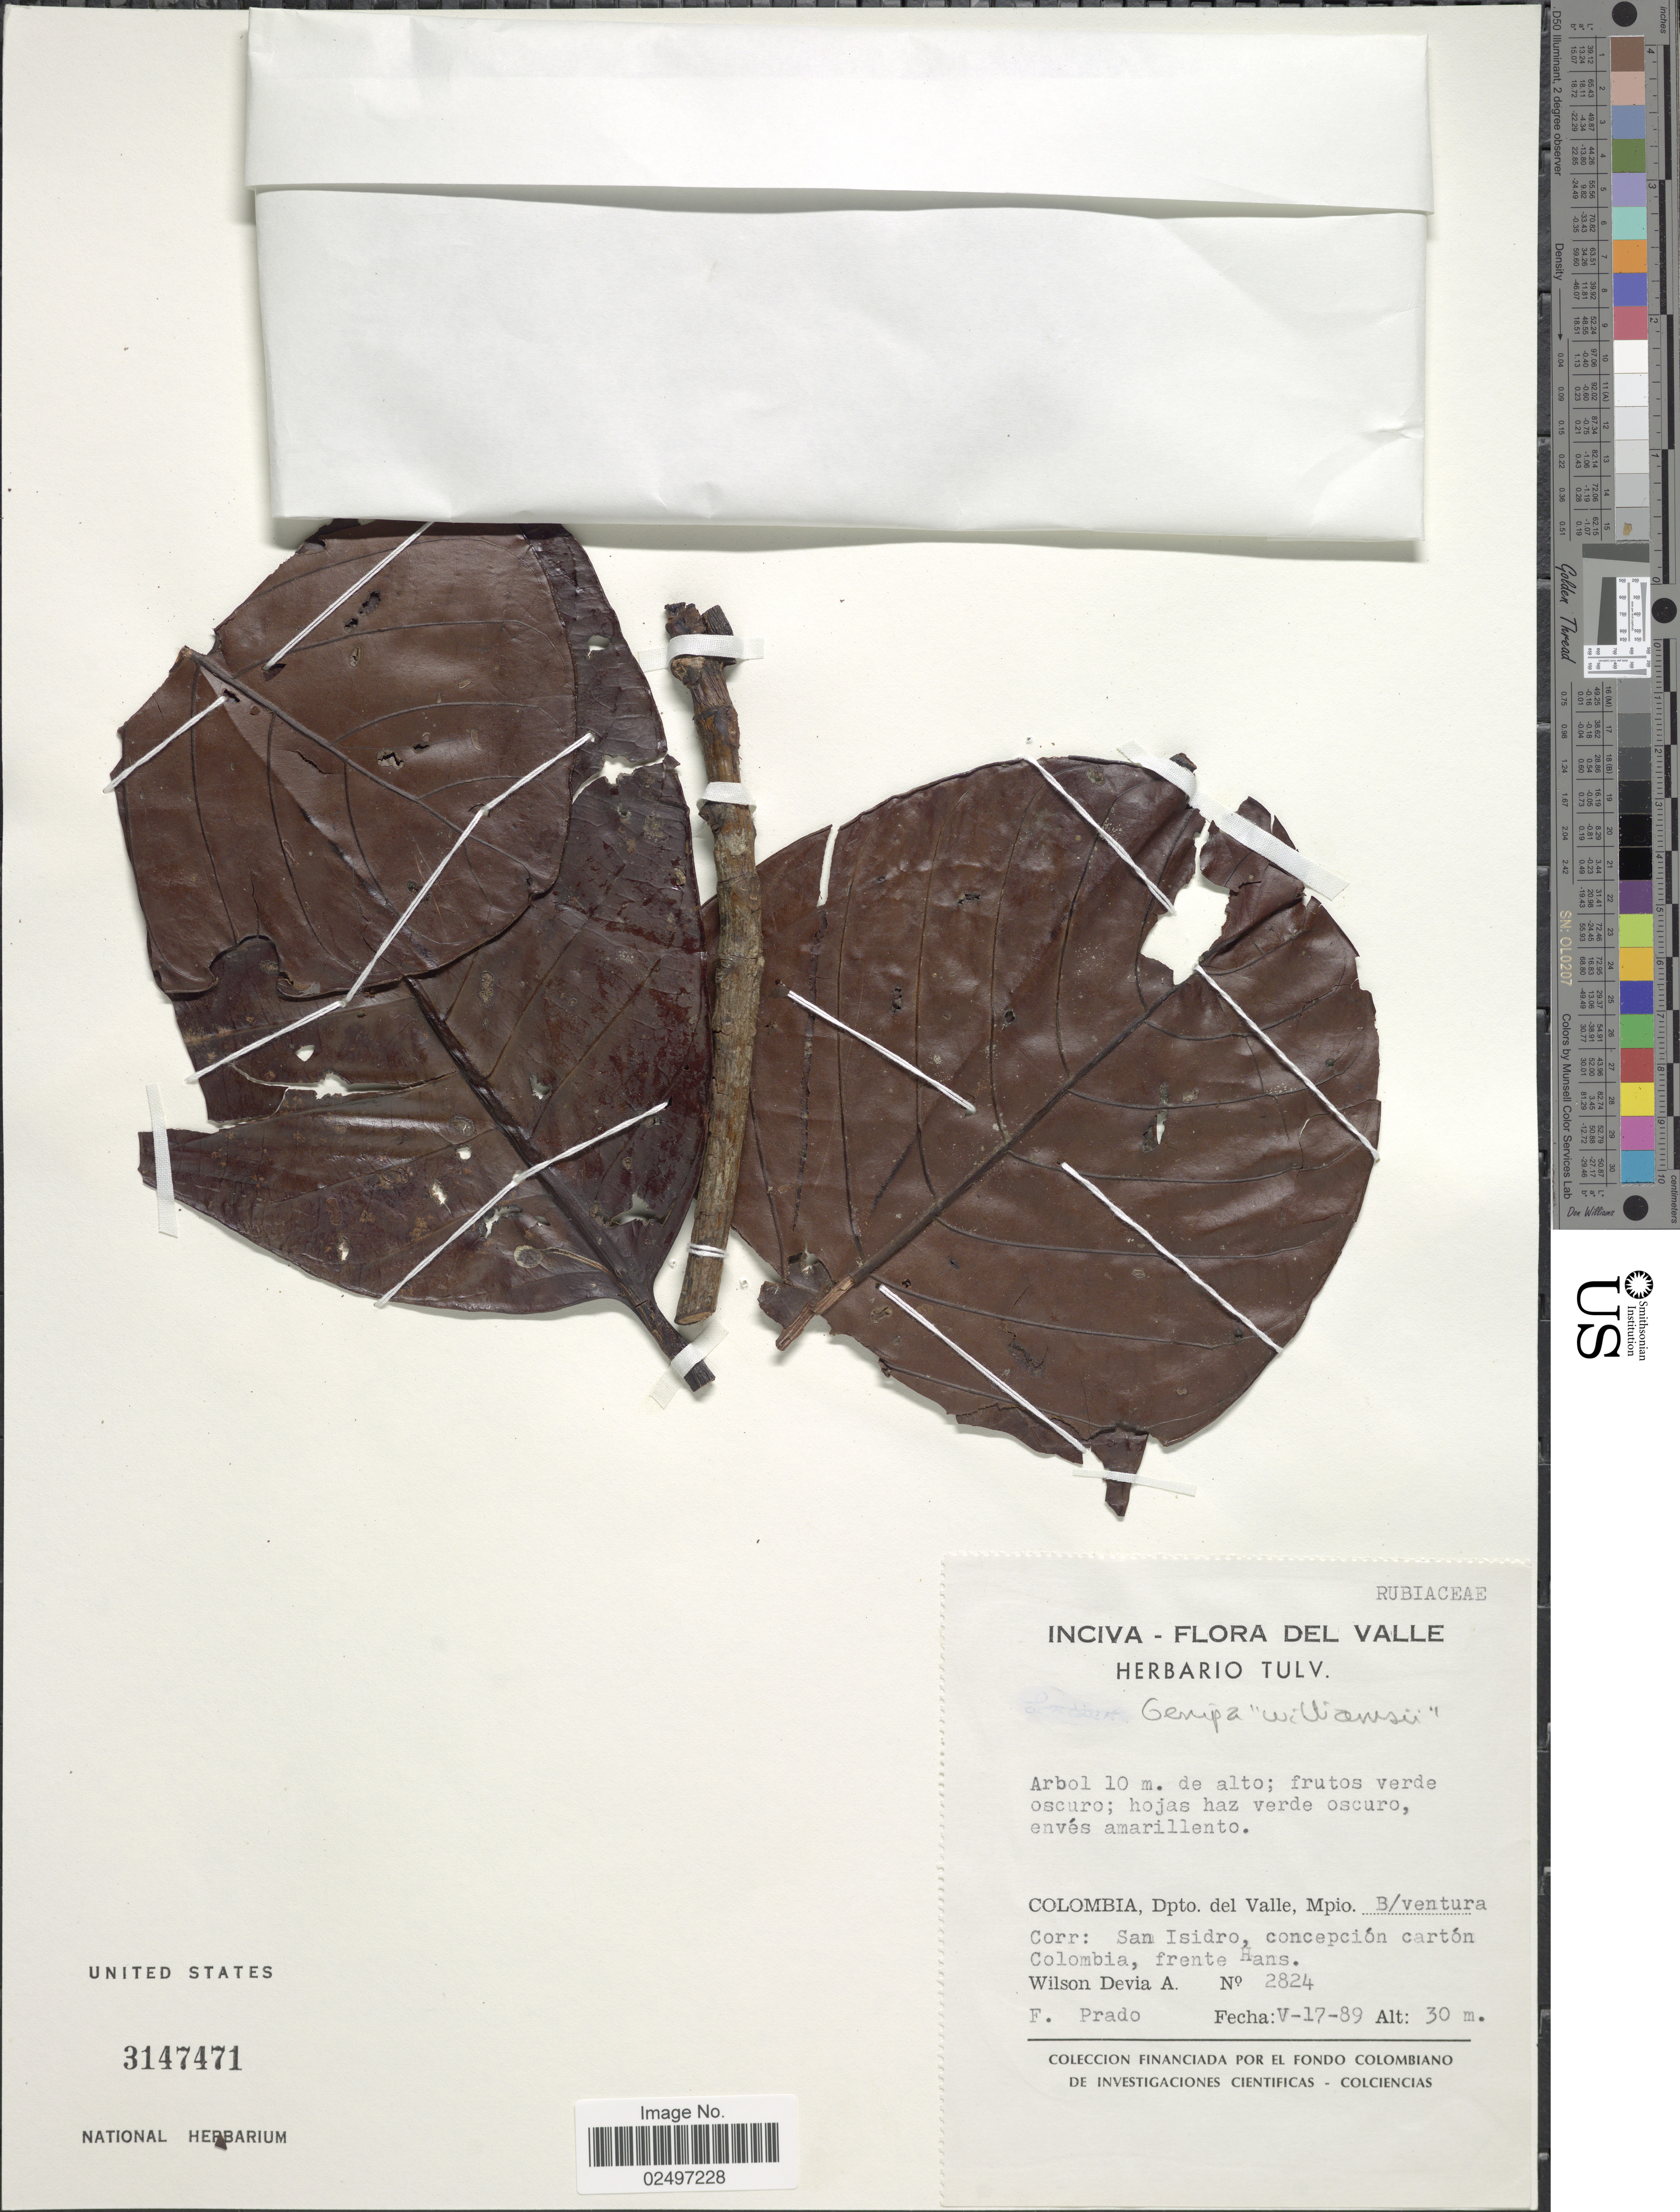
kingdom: Plantae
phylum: Tracheophyta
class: Magnoliopsida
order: Gentianales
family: Rubiaceae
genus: Posoqueria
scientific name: Posoqueria williamsii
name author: Steyerm.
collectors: W. Devia A. & F. Prado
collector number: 2824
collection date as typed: Transcribed d/m/y: 17/5/89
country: Colombia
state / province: Valle del Cauca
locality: Mpio, B/ventura Corr.: San Isidro, Concepcion carton Colombia, frente Hans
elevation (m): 30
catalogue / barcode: US 2147471